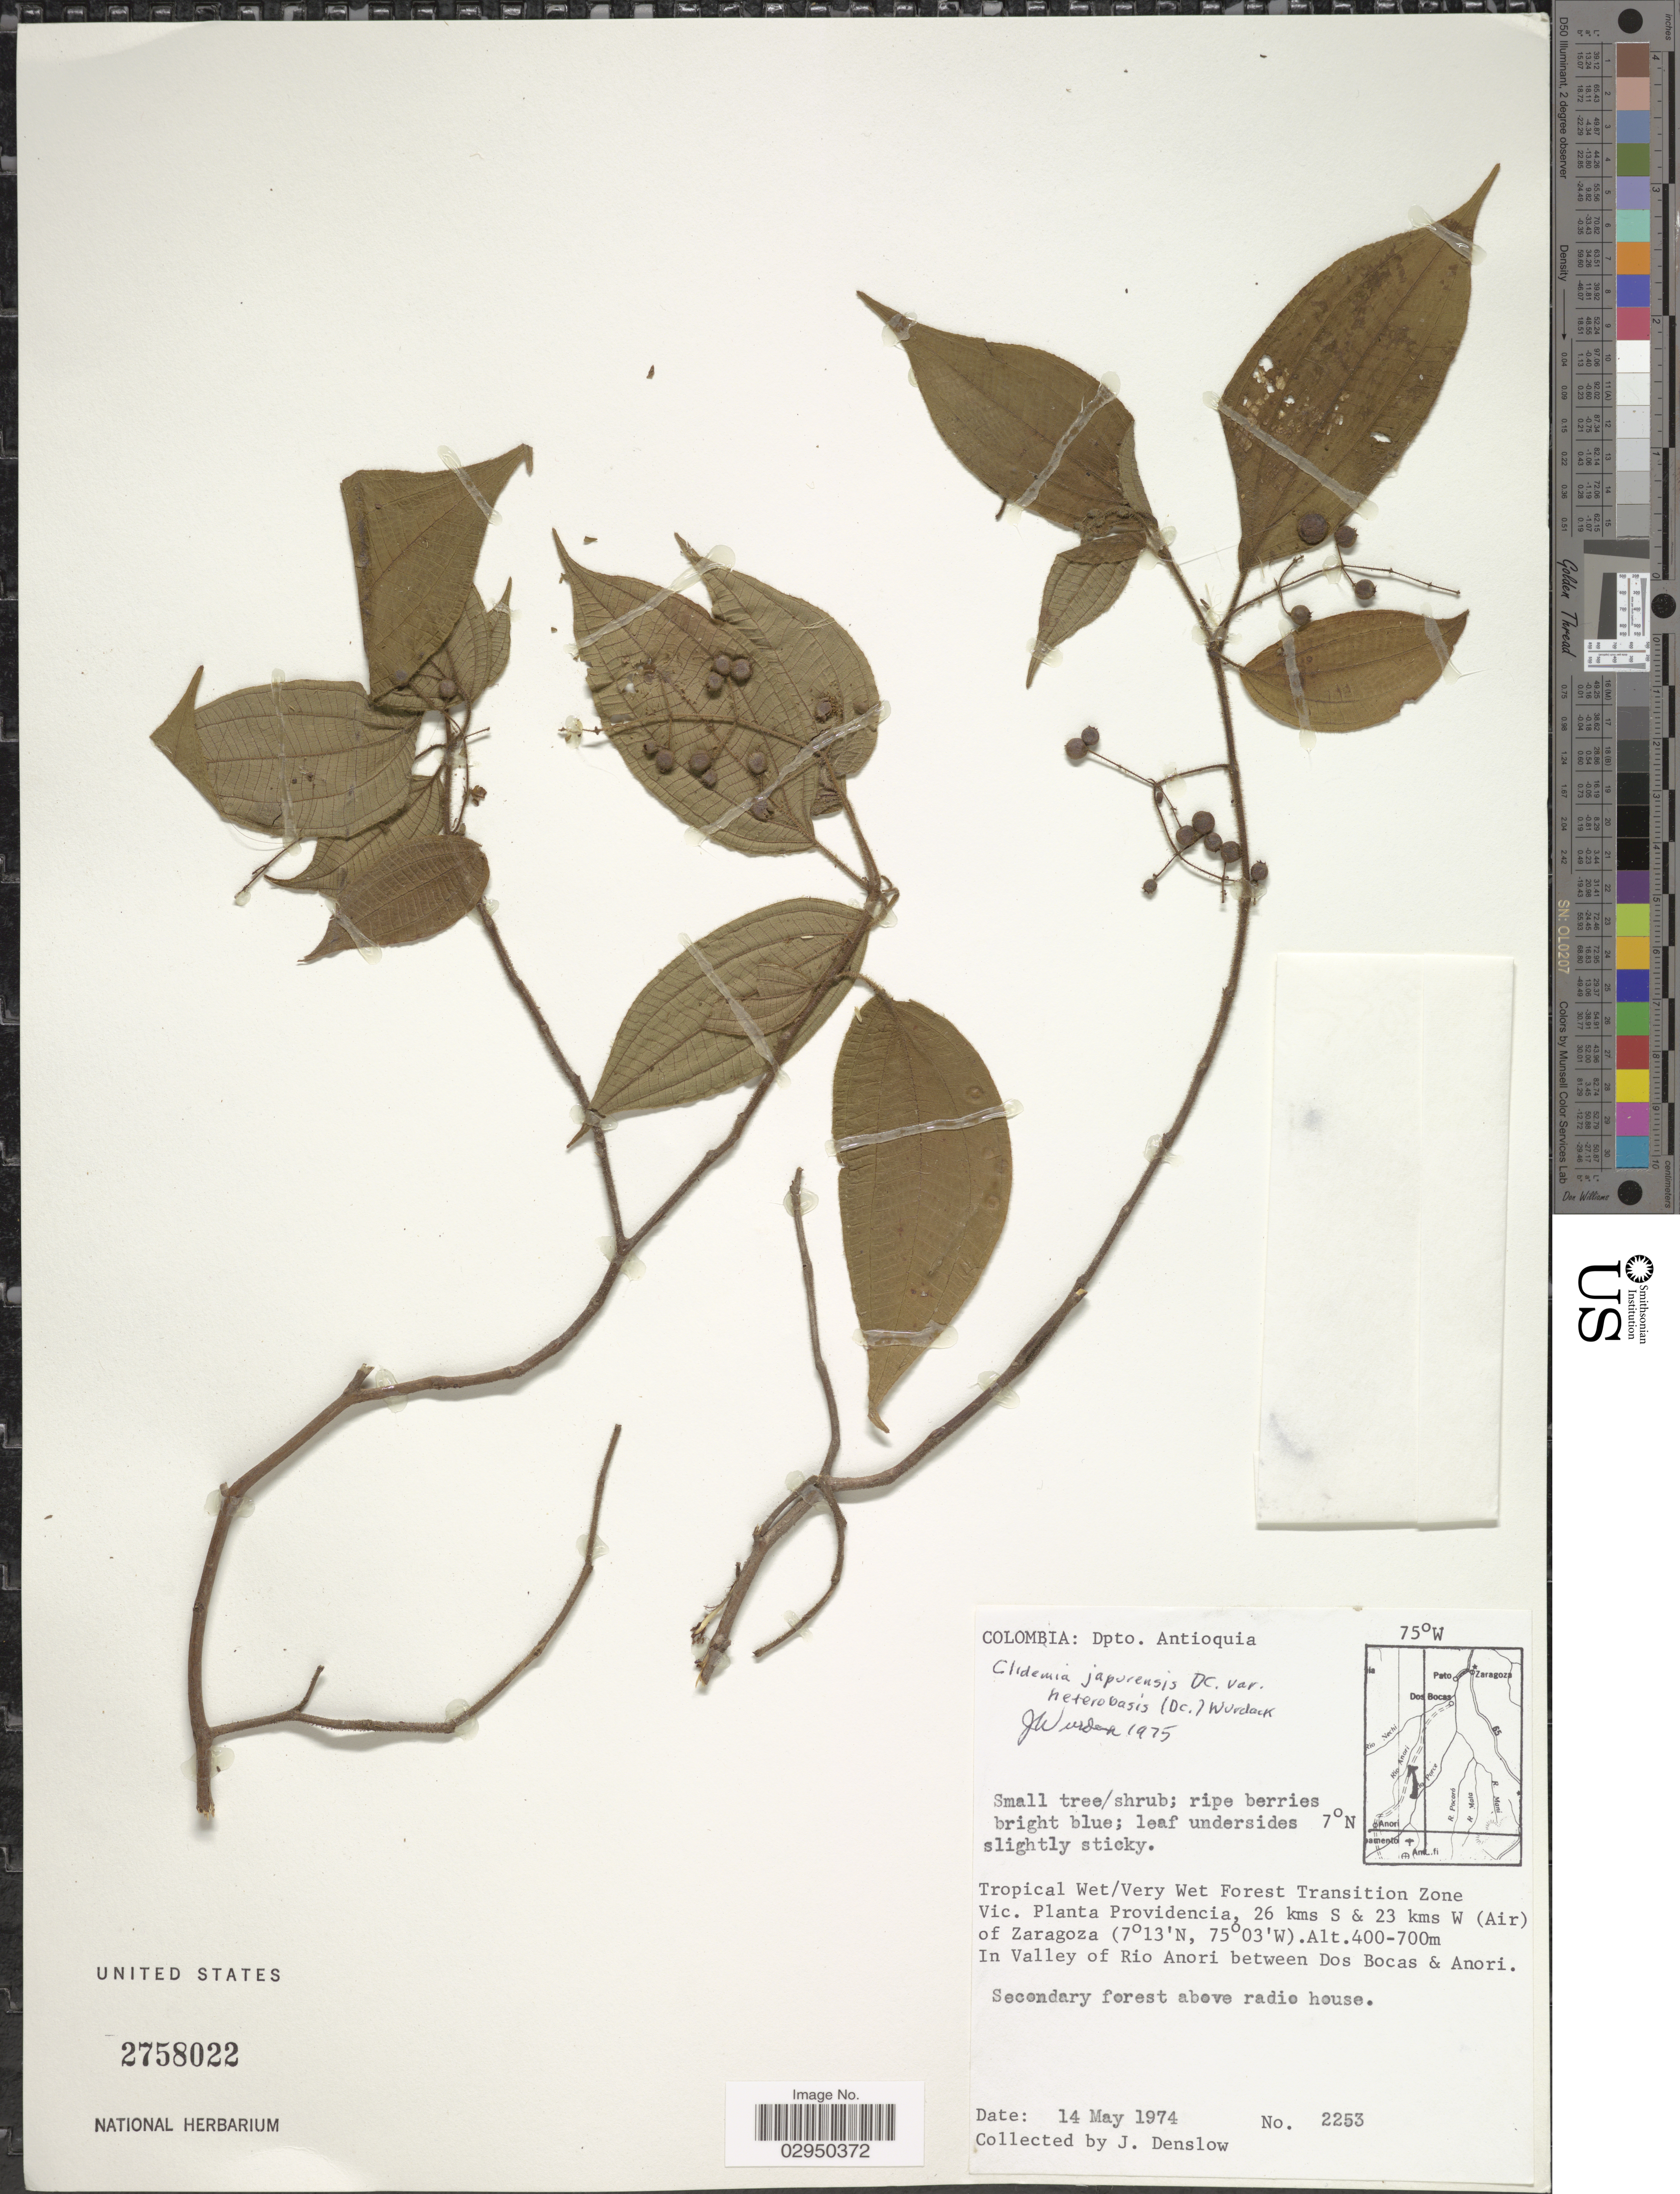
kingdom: Plantae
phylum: Tracheophyta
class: Magnoliopsida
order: Myrtales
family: Melastomataceae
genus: Clidemia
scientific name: Clidemia japurensis var. heterobasis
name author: (DC.) Wurdack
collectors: J. Denslow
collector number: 2253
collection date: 1974-05-14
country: Colombia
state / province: Antioquia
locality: Dpto. Antioquia. Tropical Wet/Very Wet Forest Transition Zone. Vic. Planta Providencia, 26 kms S & 23 kms W (Air) of Zaragoza. In Valley of Rio Anori between Dos Bocas & Anori. Secondary forest above radio house.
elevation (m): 400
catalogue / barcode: US 2758022